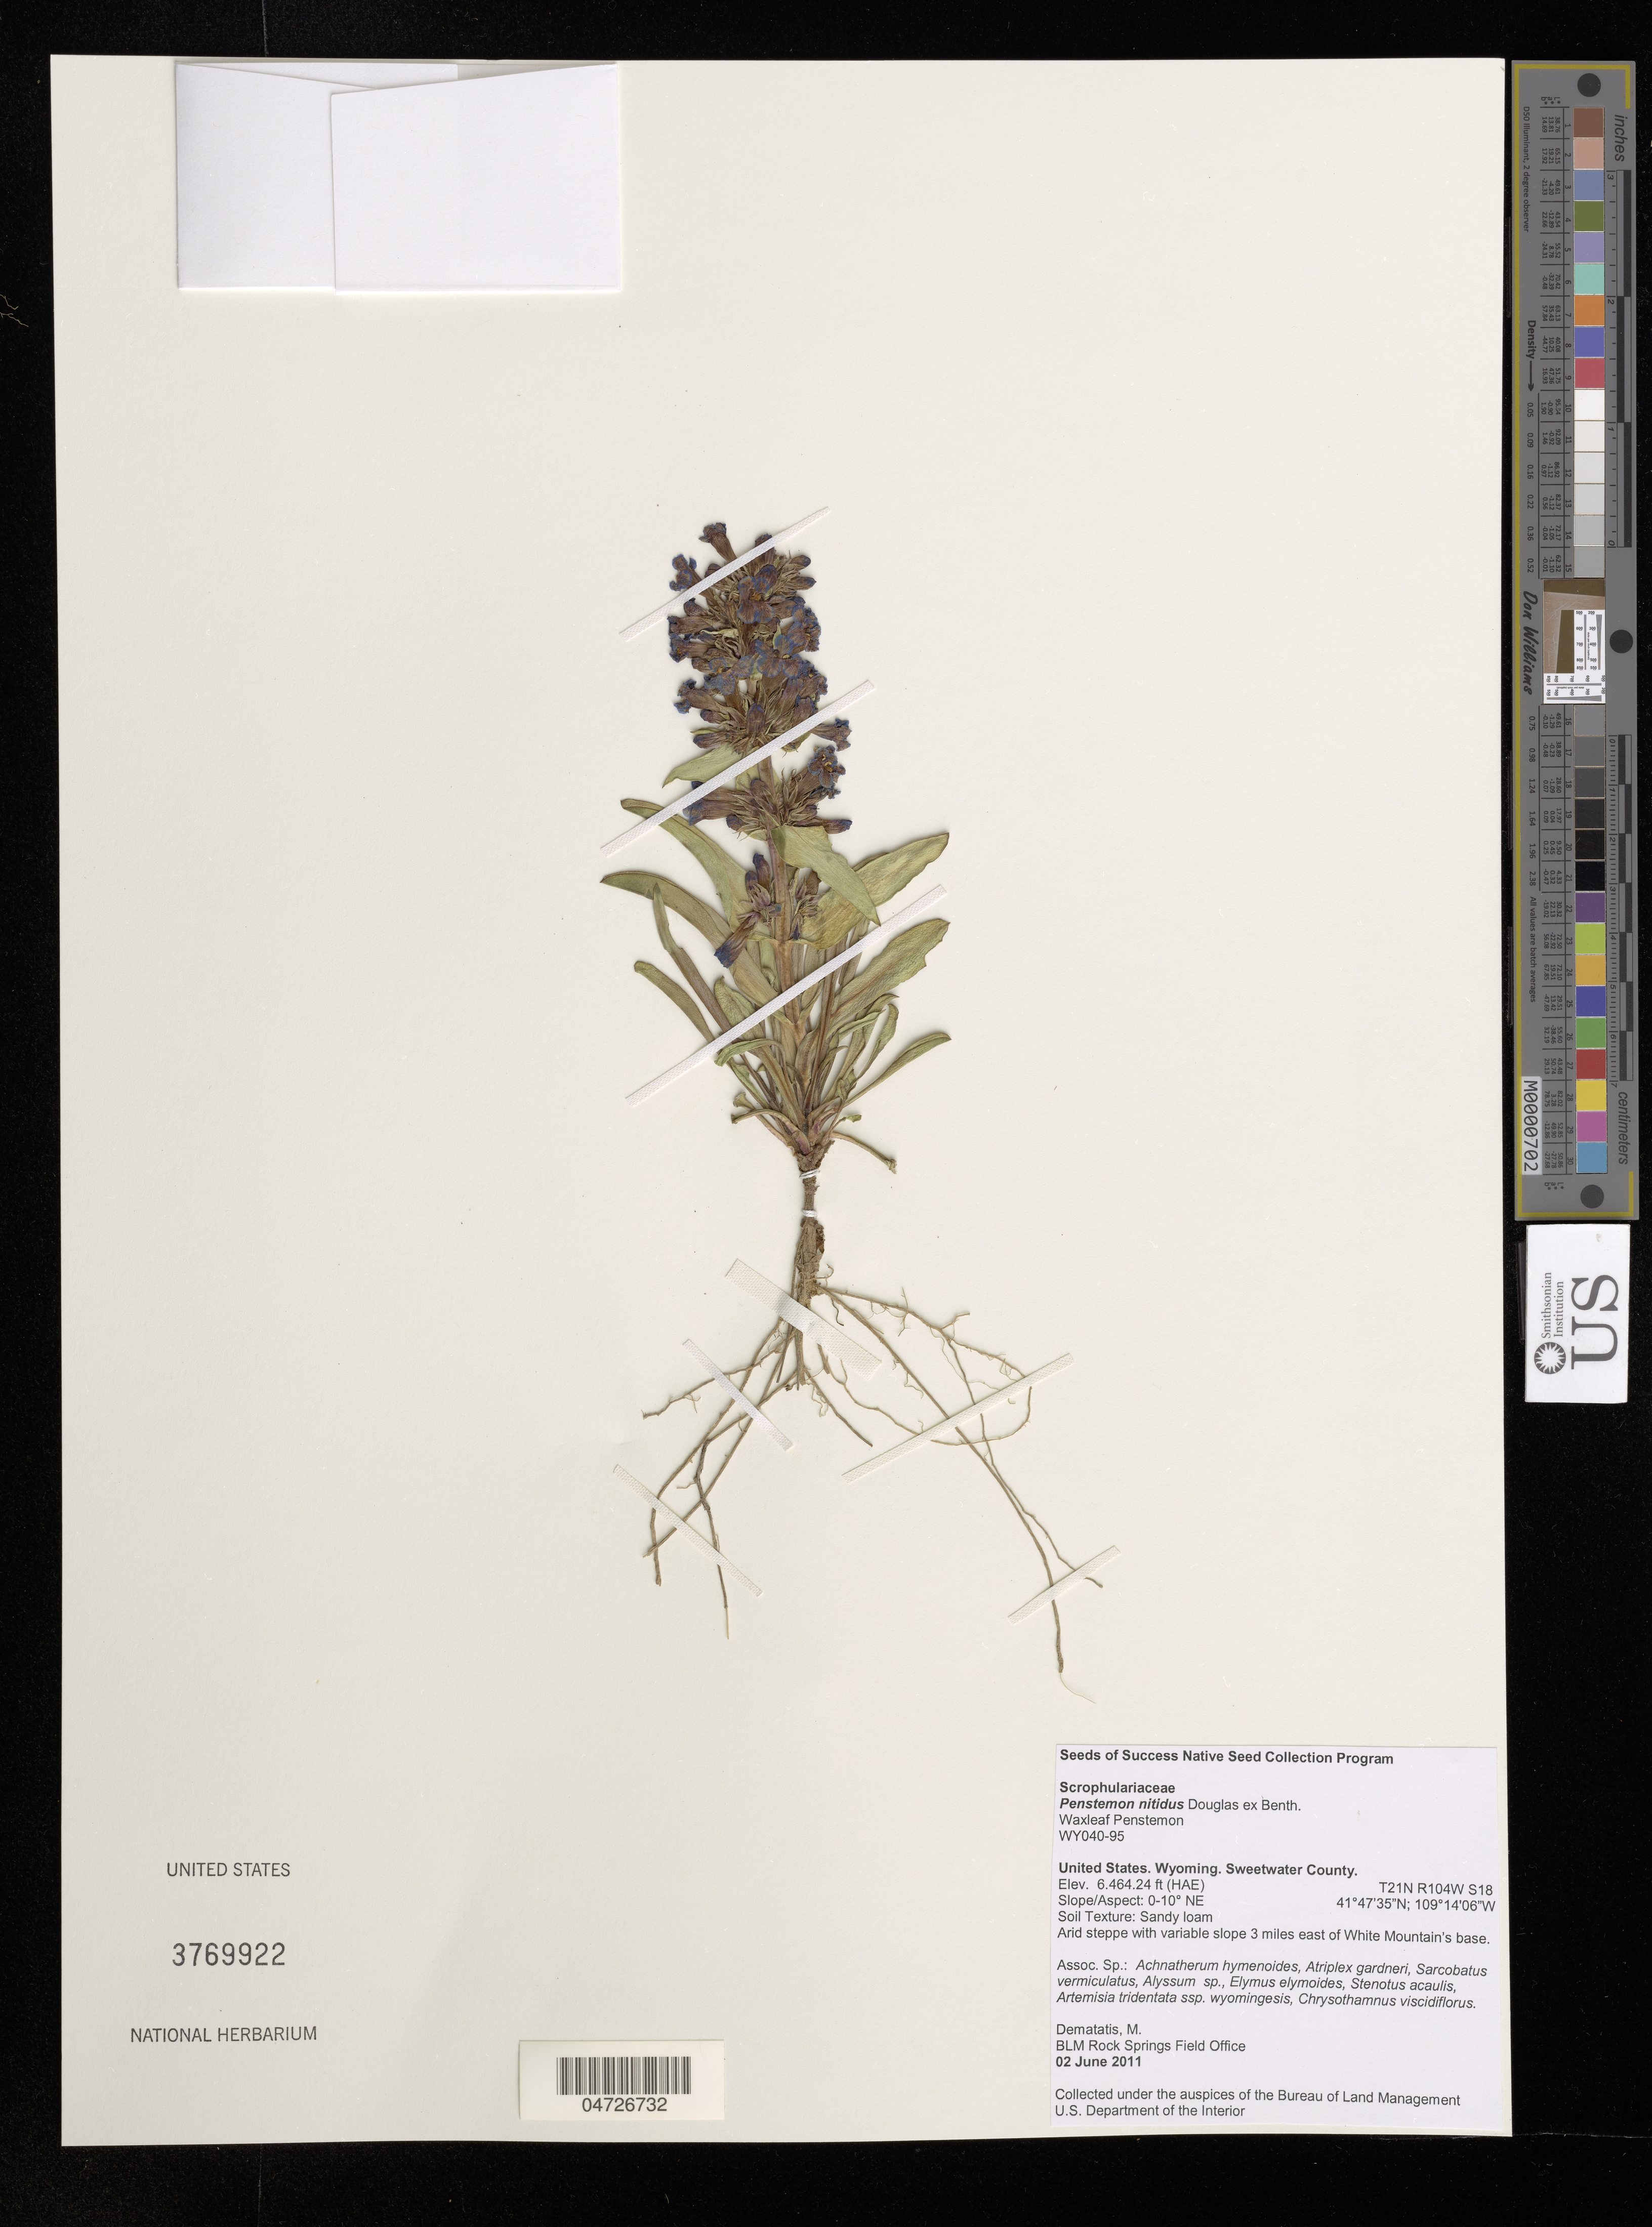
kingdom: Plantae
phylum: Tracheophyta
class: Magnoliopsida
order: Lamiales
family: Plantaginaceae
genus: Penstemon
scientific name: Penstemon nitidus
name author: Douglas ex Benth.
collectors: M. Dematatis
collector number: WY040-95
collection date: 2011-06-02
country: United States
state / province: Wyoming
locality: Sweetwater County.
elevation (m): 1970.3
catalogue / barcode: US 3769922